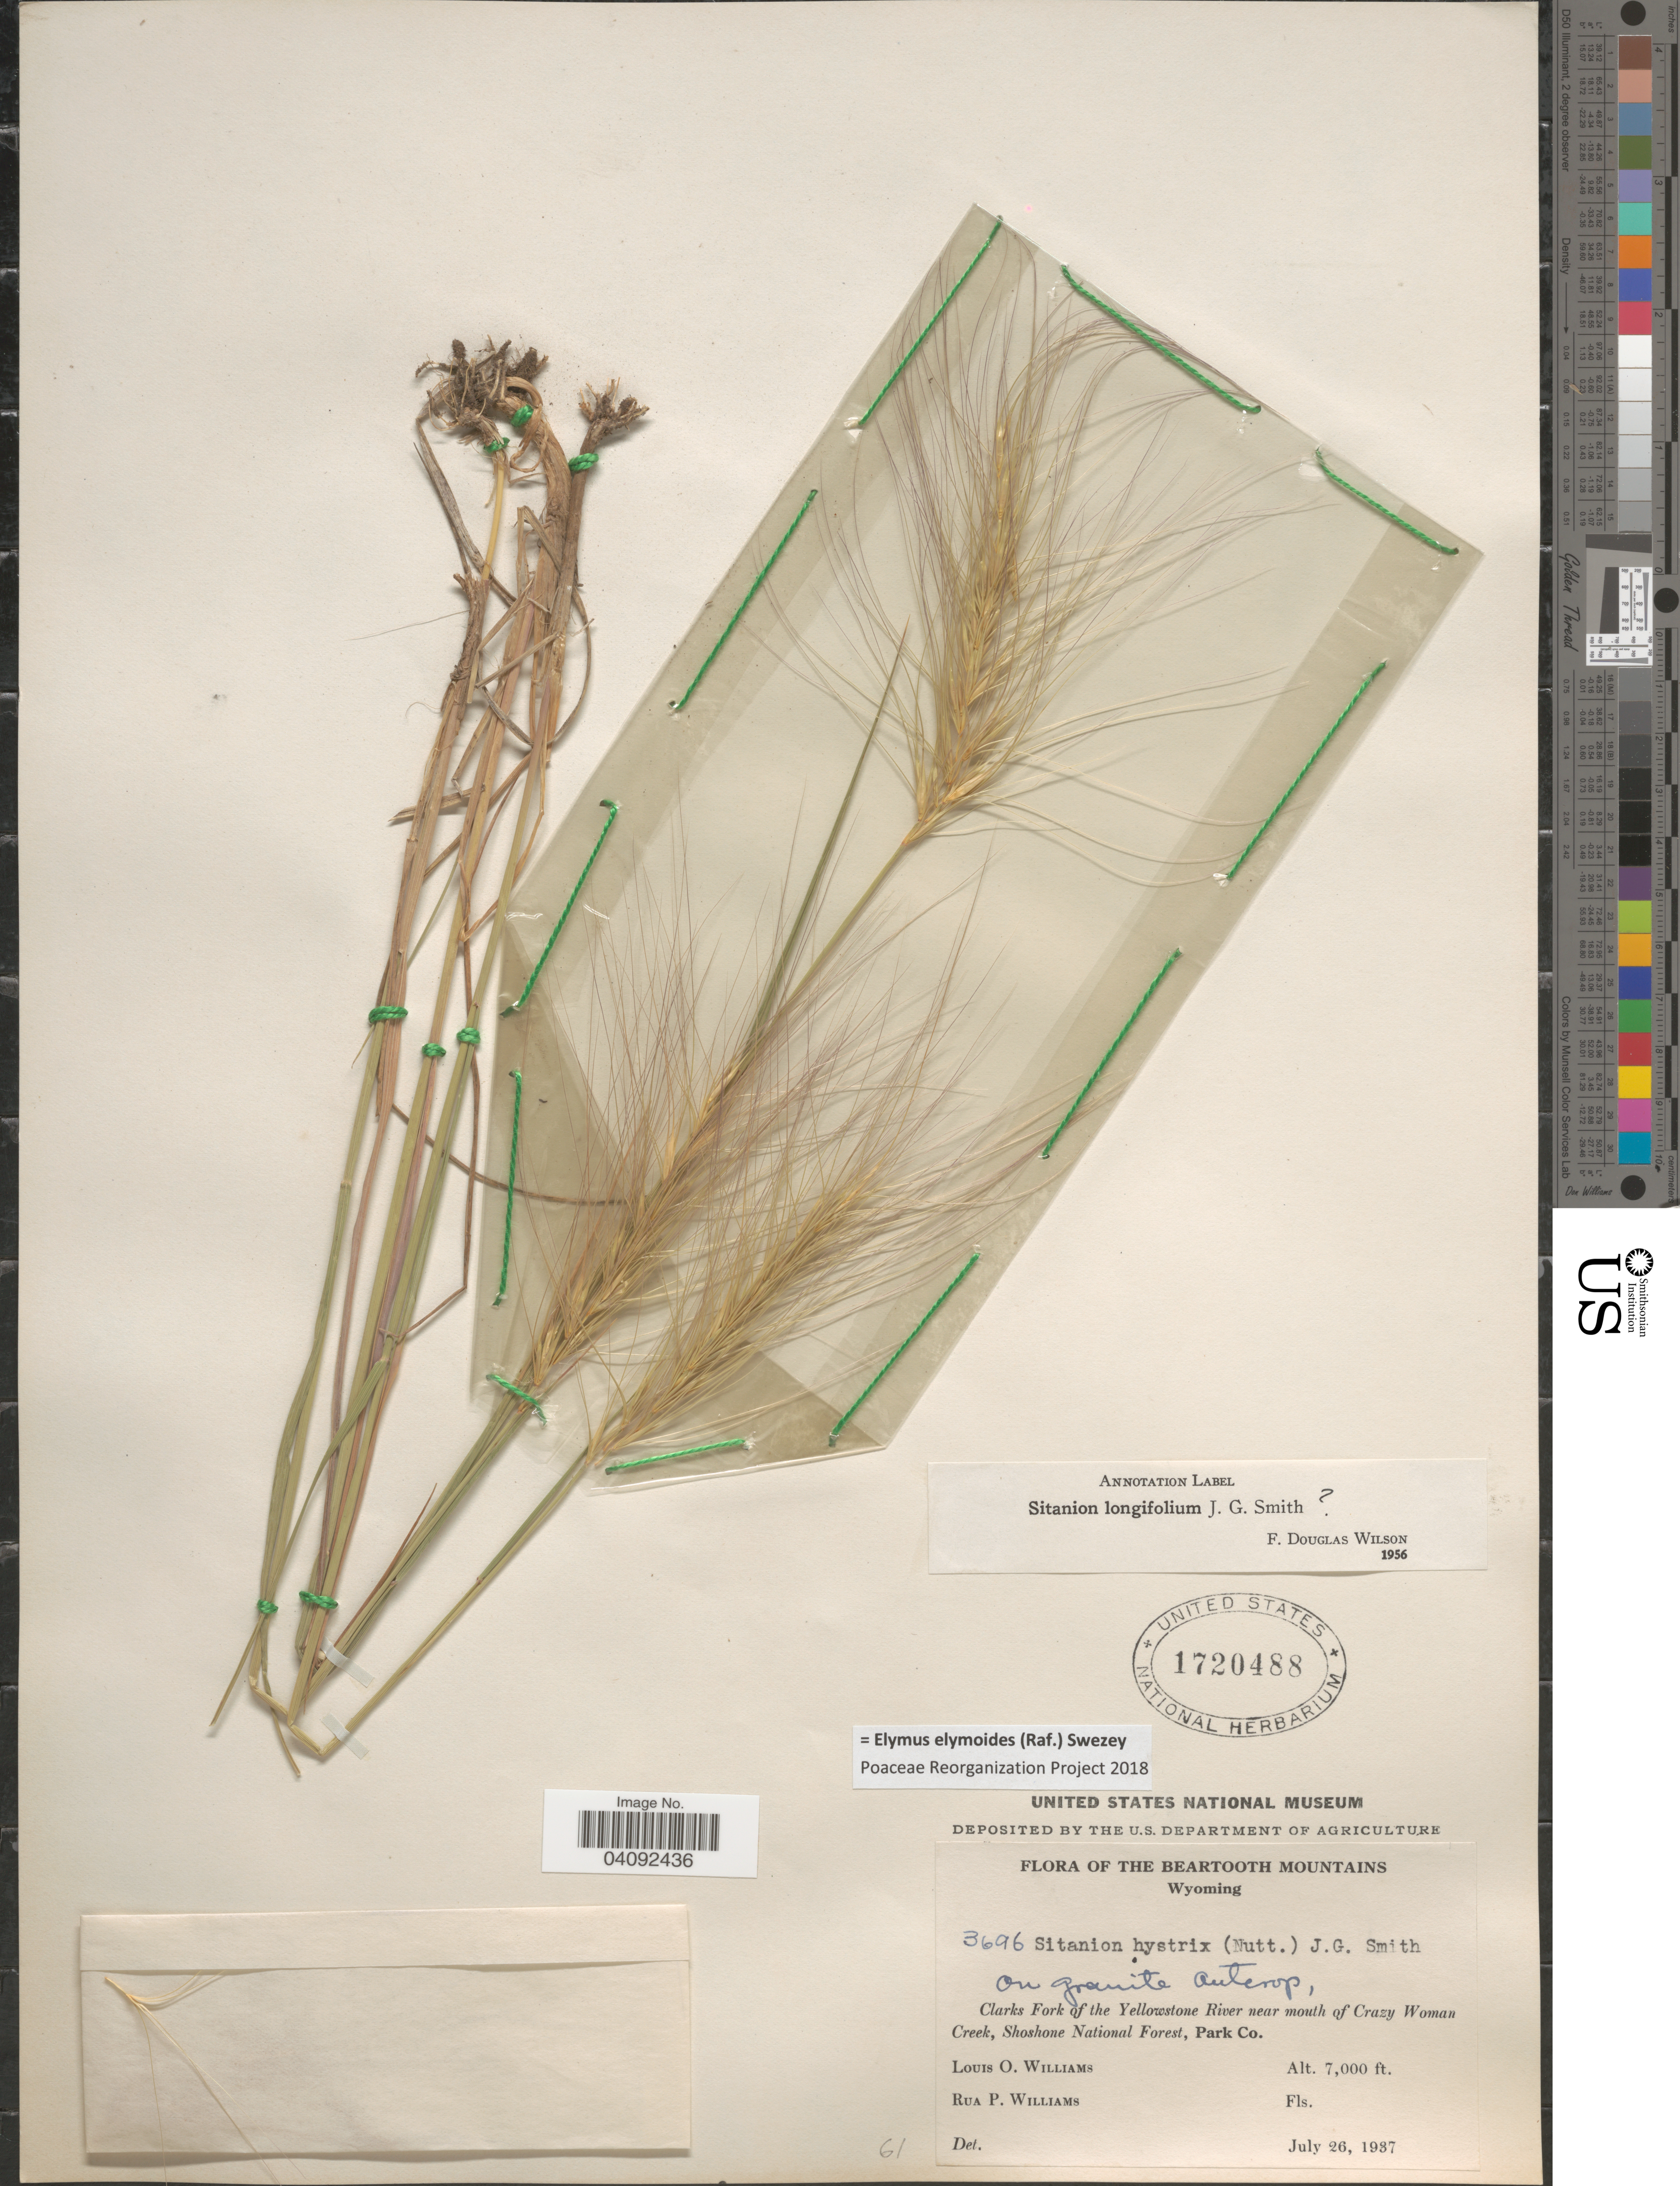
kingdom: Plantae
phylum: Tracheophyta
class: Liliopsida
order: Poales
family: Poaceae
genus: Elymus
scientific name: Elymus elymoides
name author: (Raf.) Swezey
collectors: L. O. Williams & R. P. Williams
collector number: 3696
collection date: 1937-07-26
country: United States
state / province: Wyoming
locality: The Beartooth Mountains. Clarks Fork of the Yellowstone River near mouth of Crazy Woman Creek, Shoshone National Forest, Park Co.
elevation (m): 2134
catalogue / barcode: US 1720488